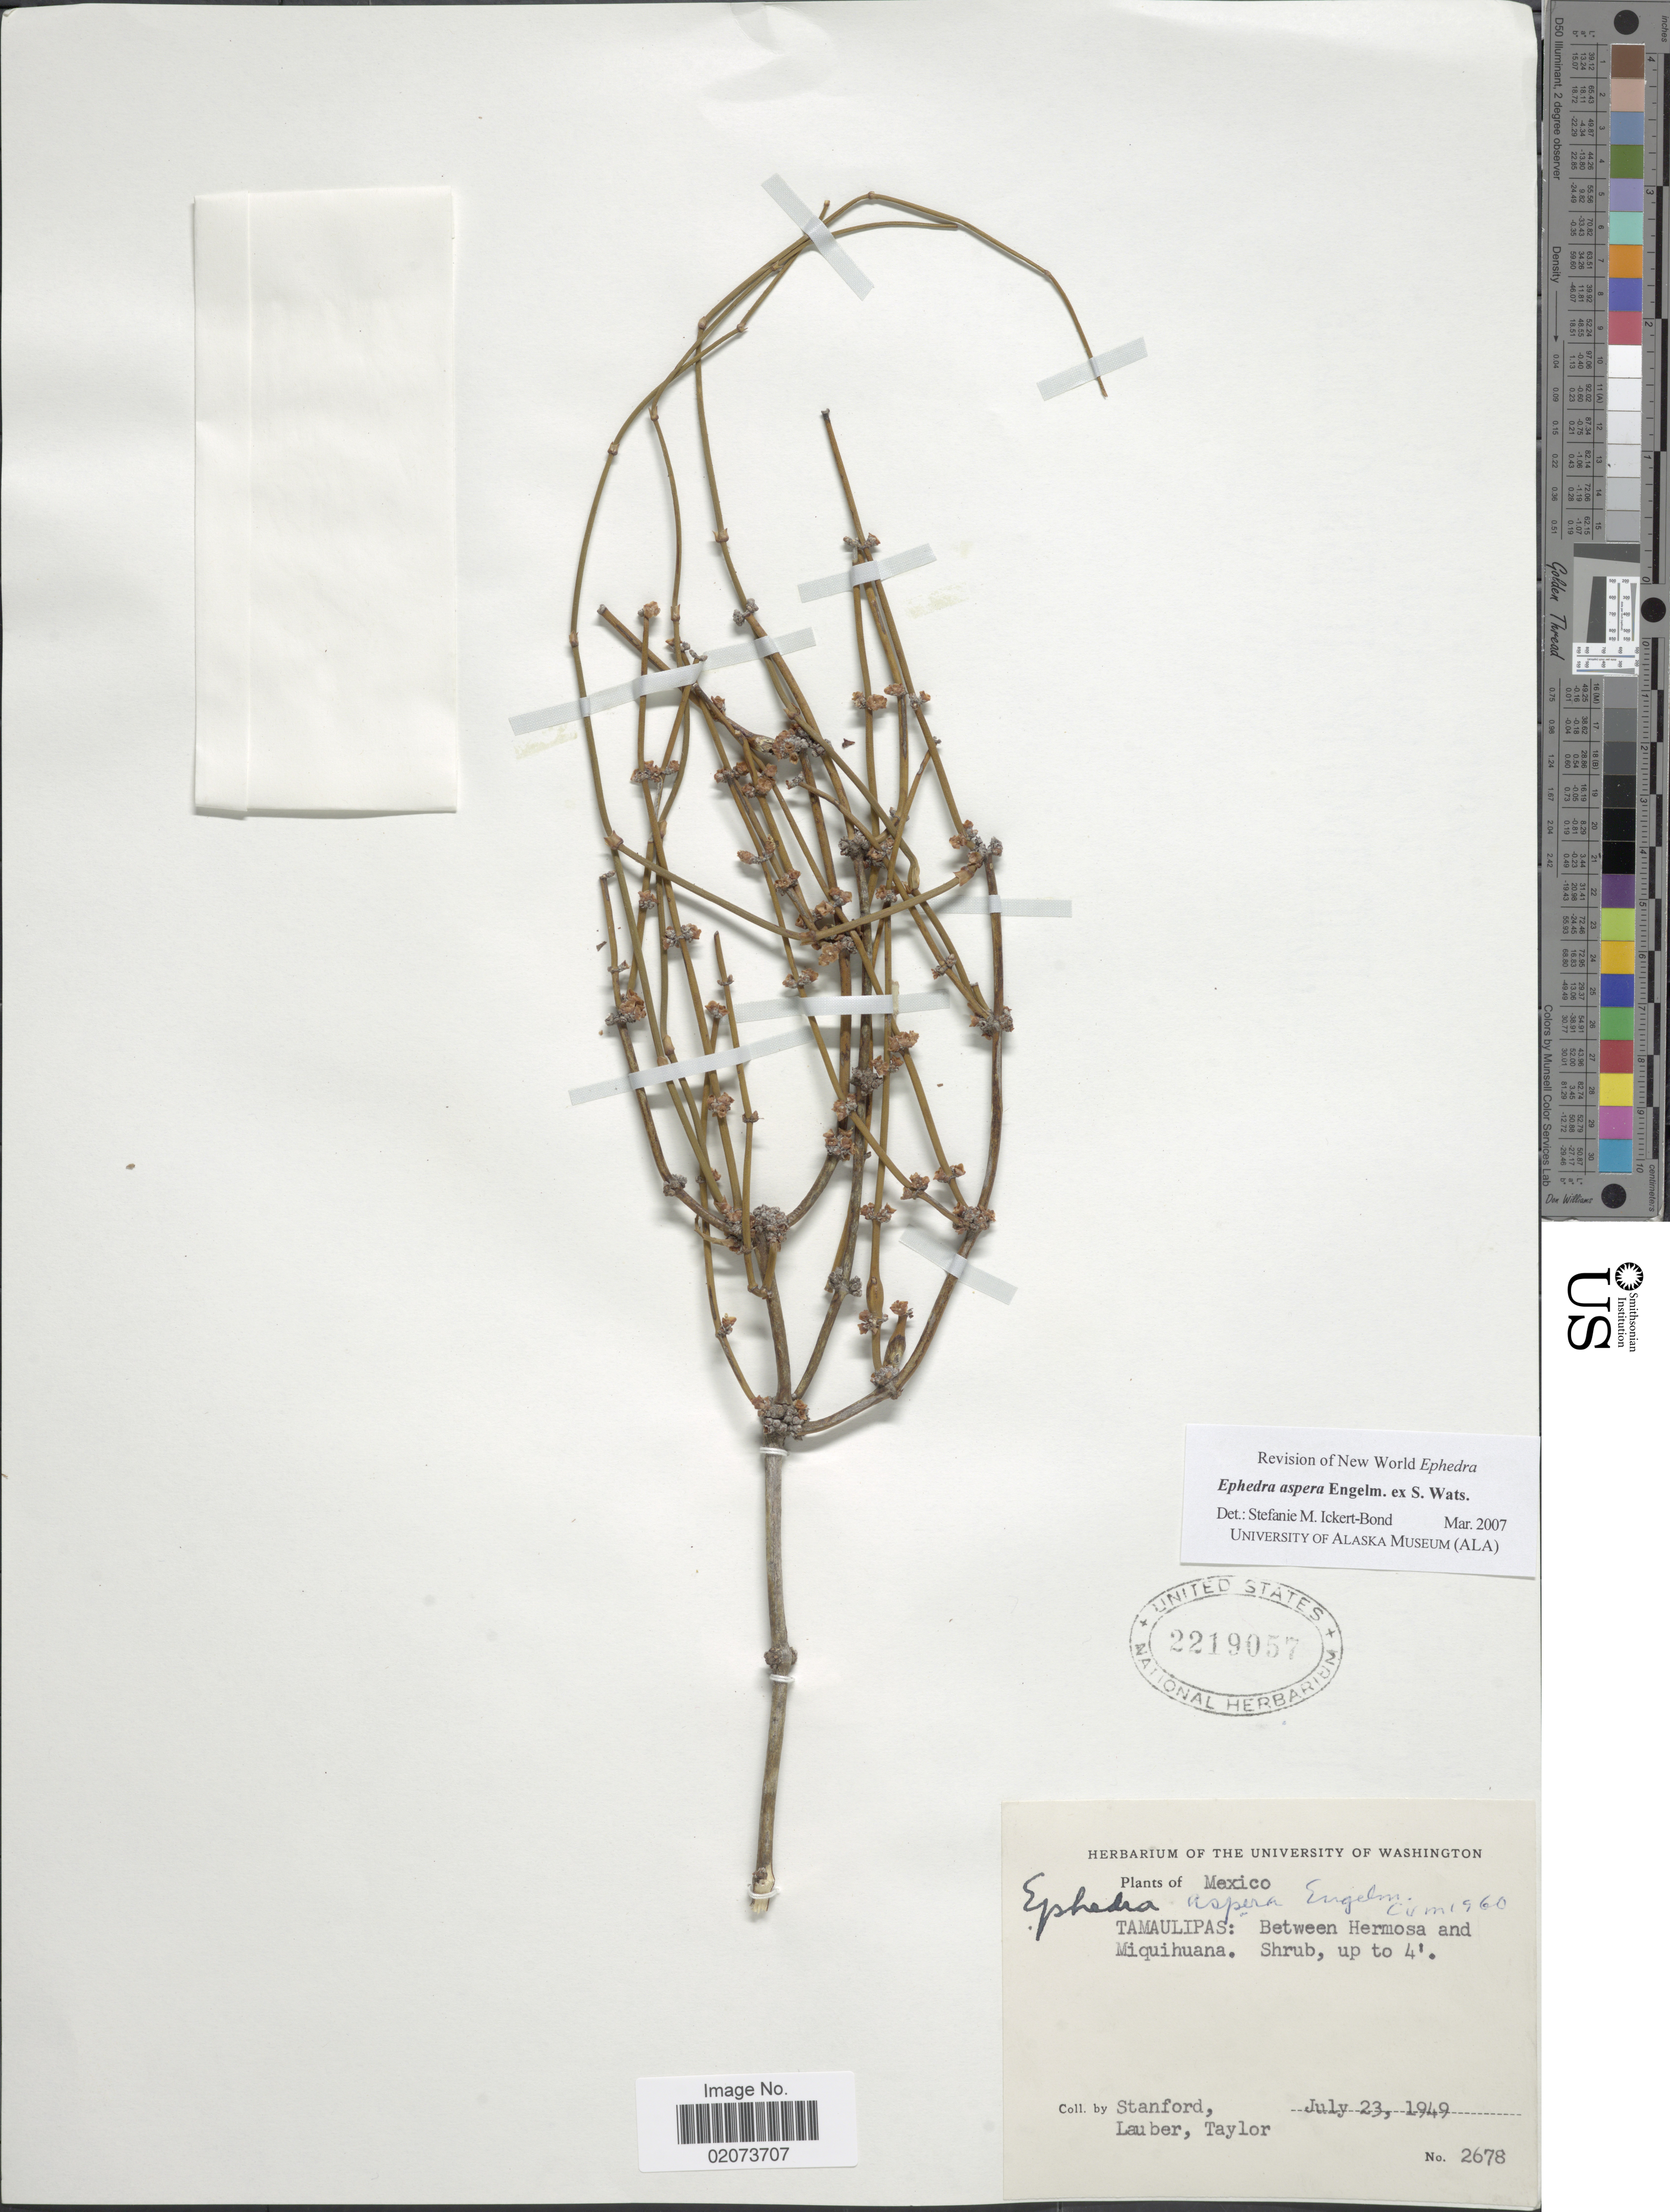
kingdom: Plantae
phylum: Tracheophyta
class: Gnetopsida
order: Ephedrales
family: Ephedraceae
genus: Ephedra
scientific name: Ephedra aspera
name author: Engelm. ex S. Watson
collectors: -. Stanford, Lauber, -- & -- Taylor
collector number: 2678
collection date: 1949-07-23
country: Mexico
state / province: Tamaulipas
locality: Tamaulipas: Between Hermosa and Miquihuana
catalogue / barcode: US 2219057